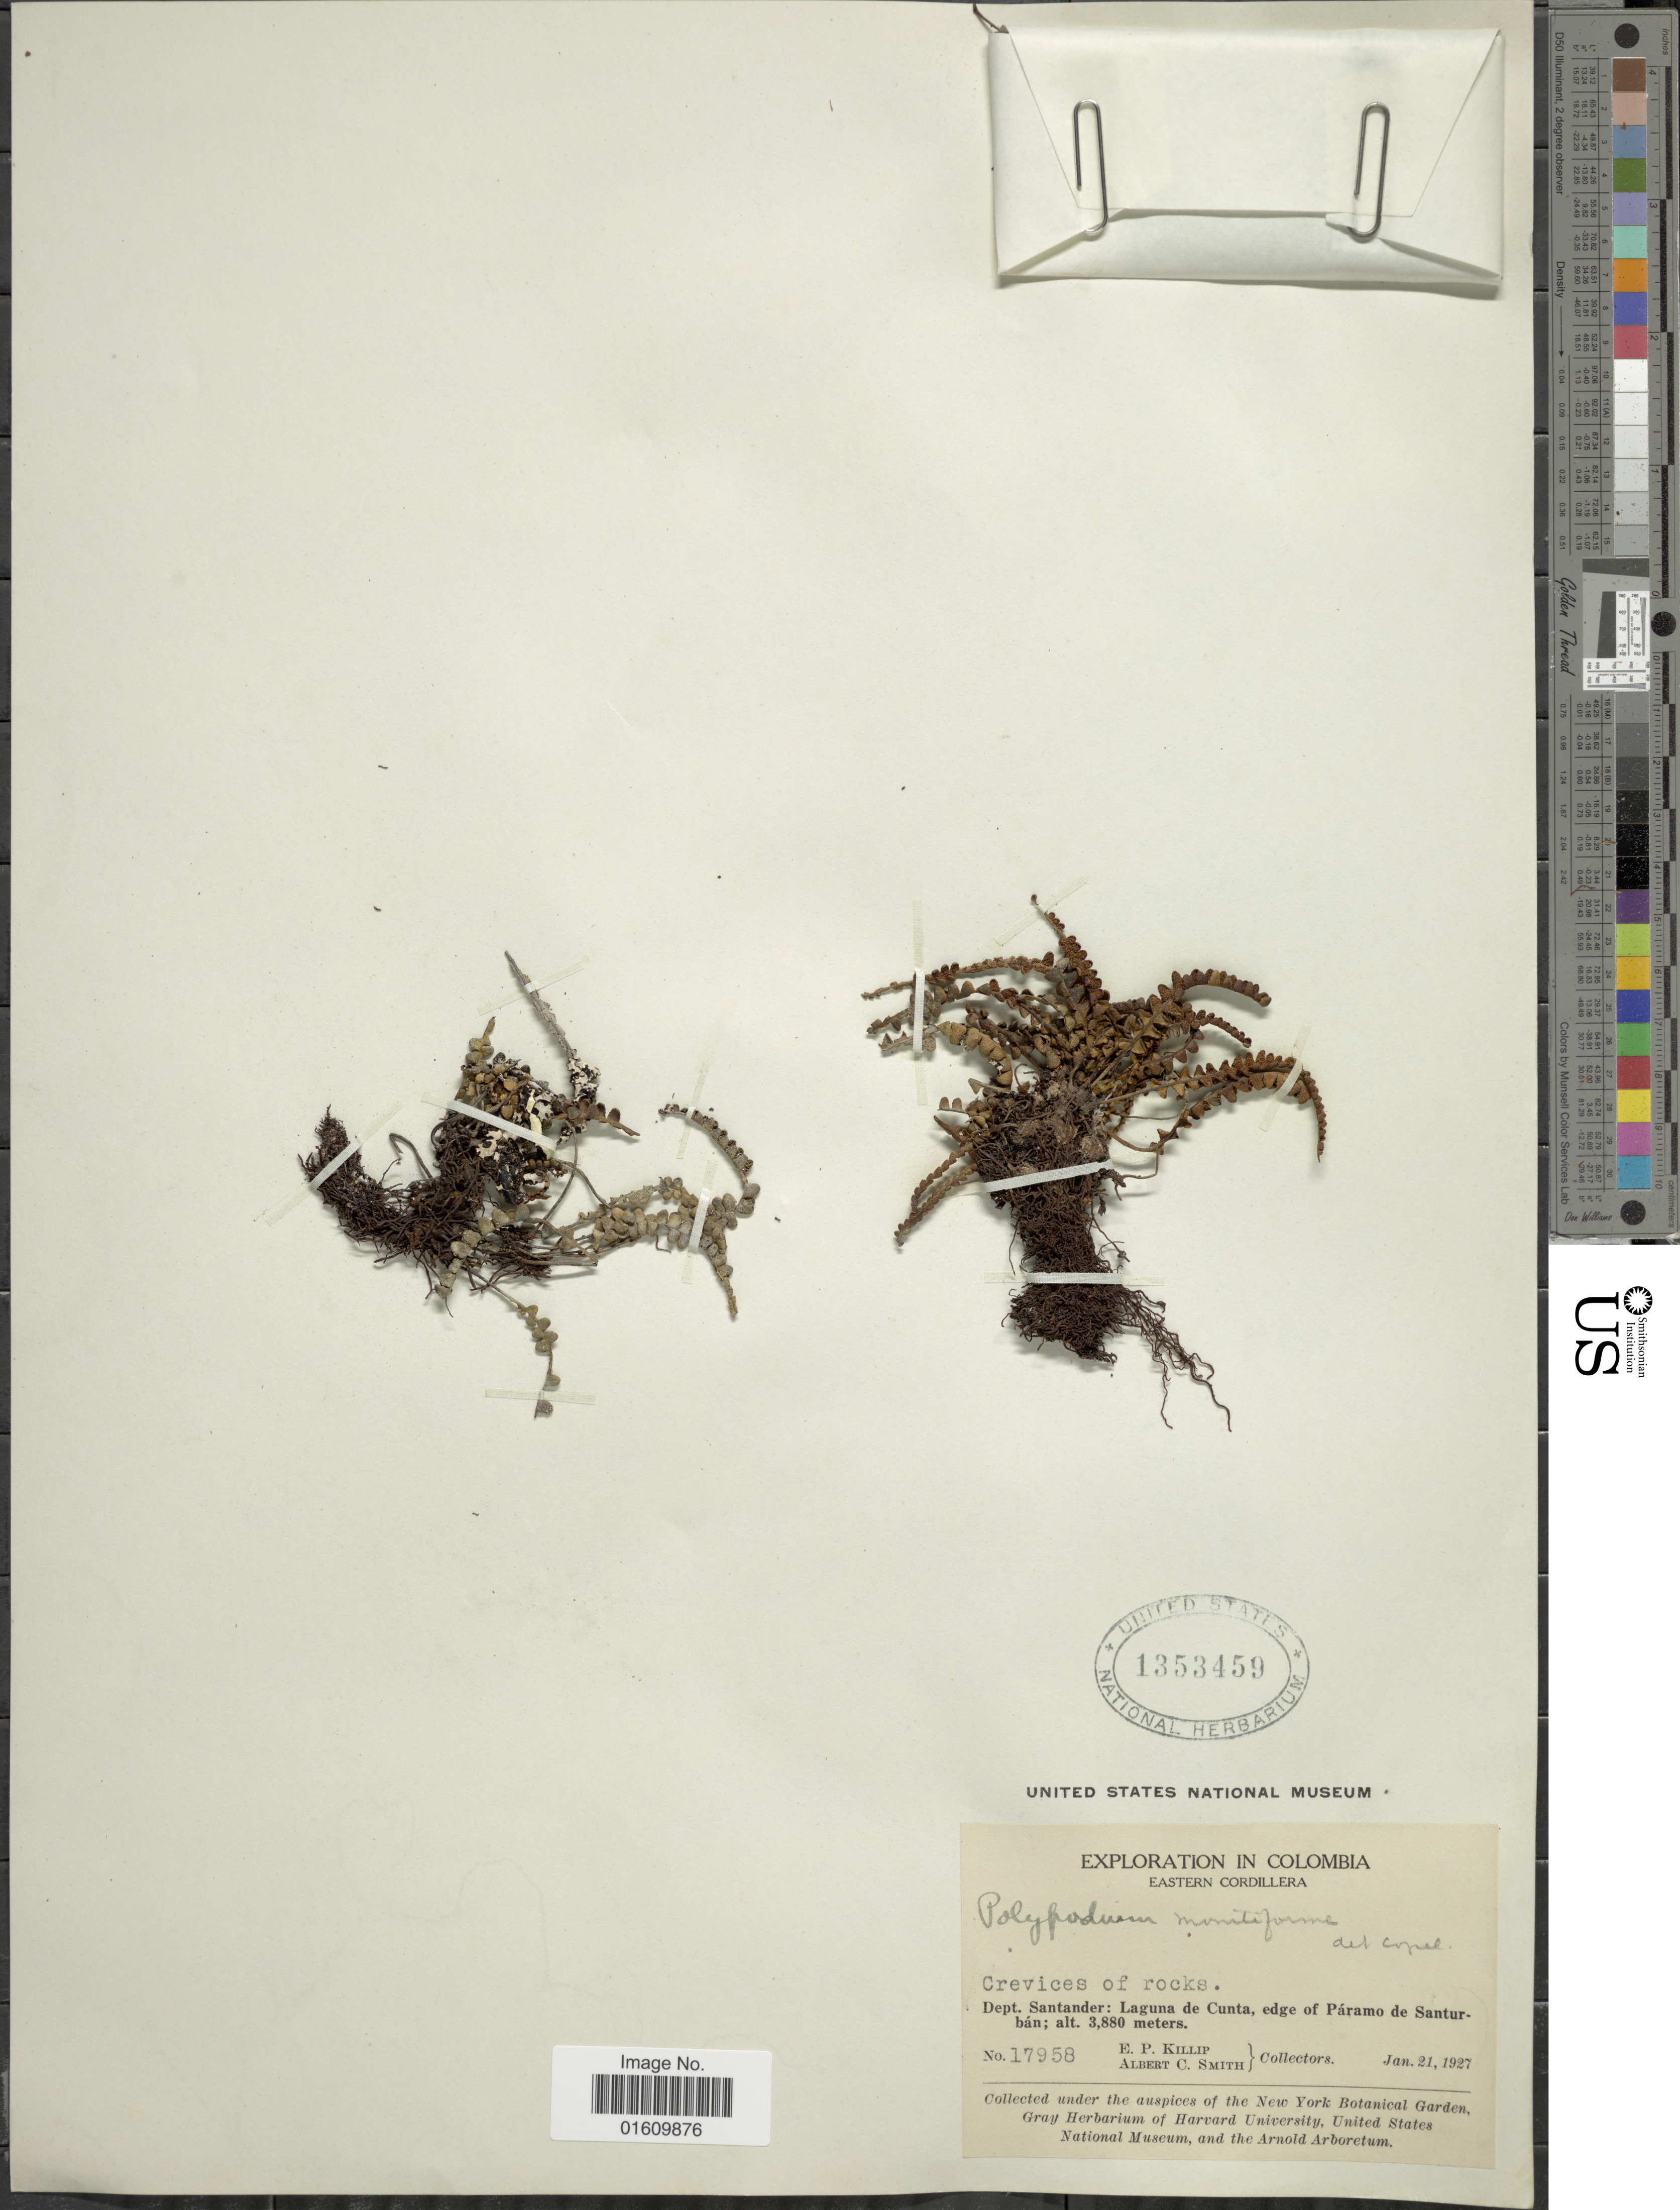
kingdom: Plantae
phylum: Tracheophyta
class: Polypodiopsida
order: Polypodiales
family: Polypodiaceae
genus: Melpomene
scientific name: Melpomene moniliformis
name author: (Lag. ex Sw.) A.R. Sm. & R.C. Moran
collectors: E. P. Killip & A. C. Smith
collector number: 17958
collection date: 1927-01-21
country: Colombia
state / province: Santander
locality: Eastern Cordillera, Dept. Santender, Laguna de Cunta, edge of Paramao de Santurban.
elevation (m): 3880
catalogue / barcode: US 1353459